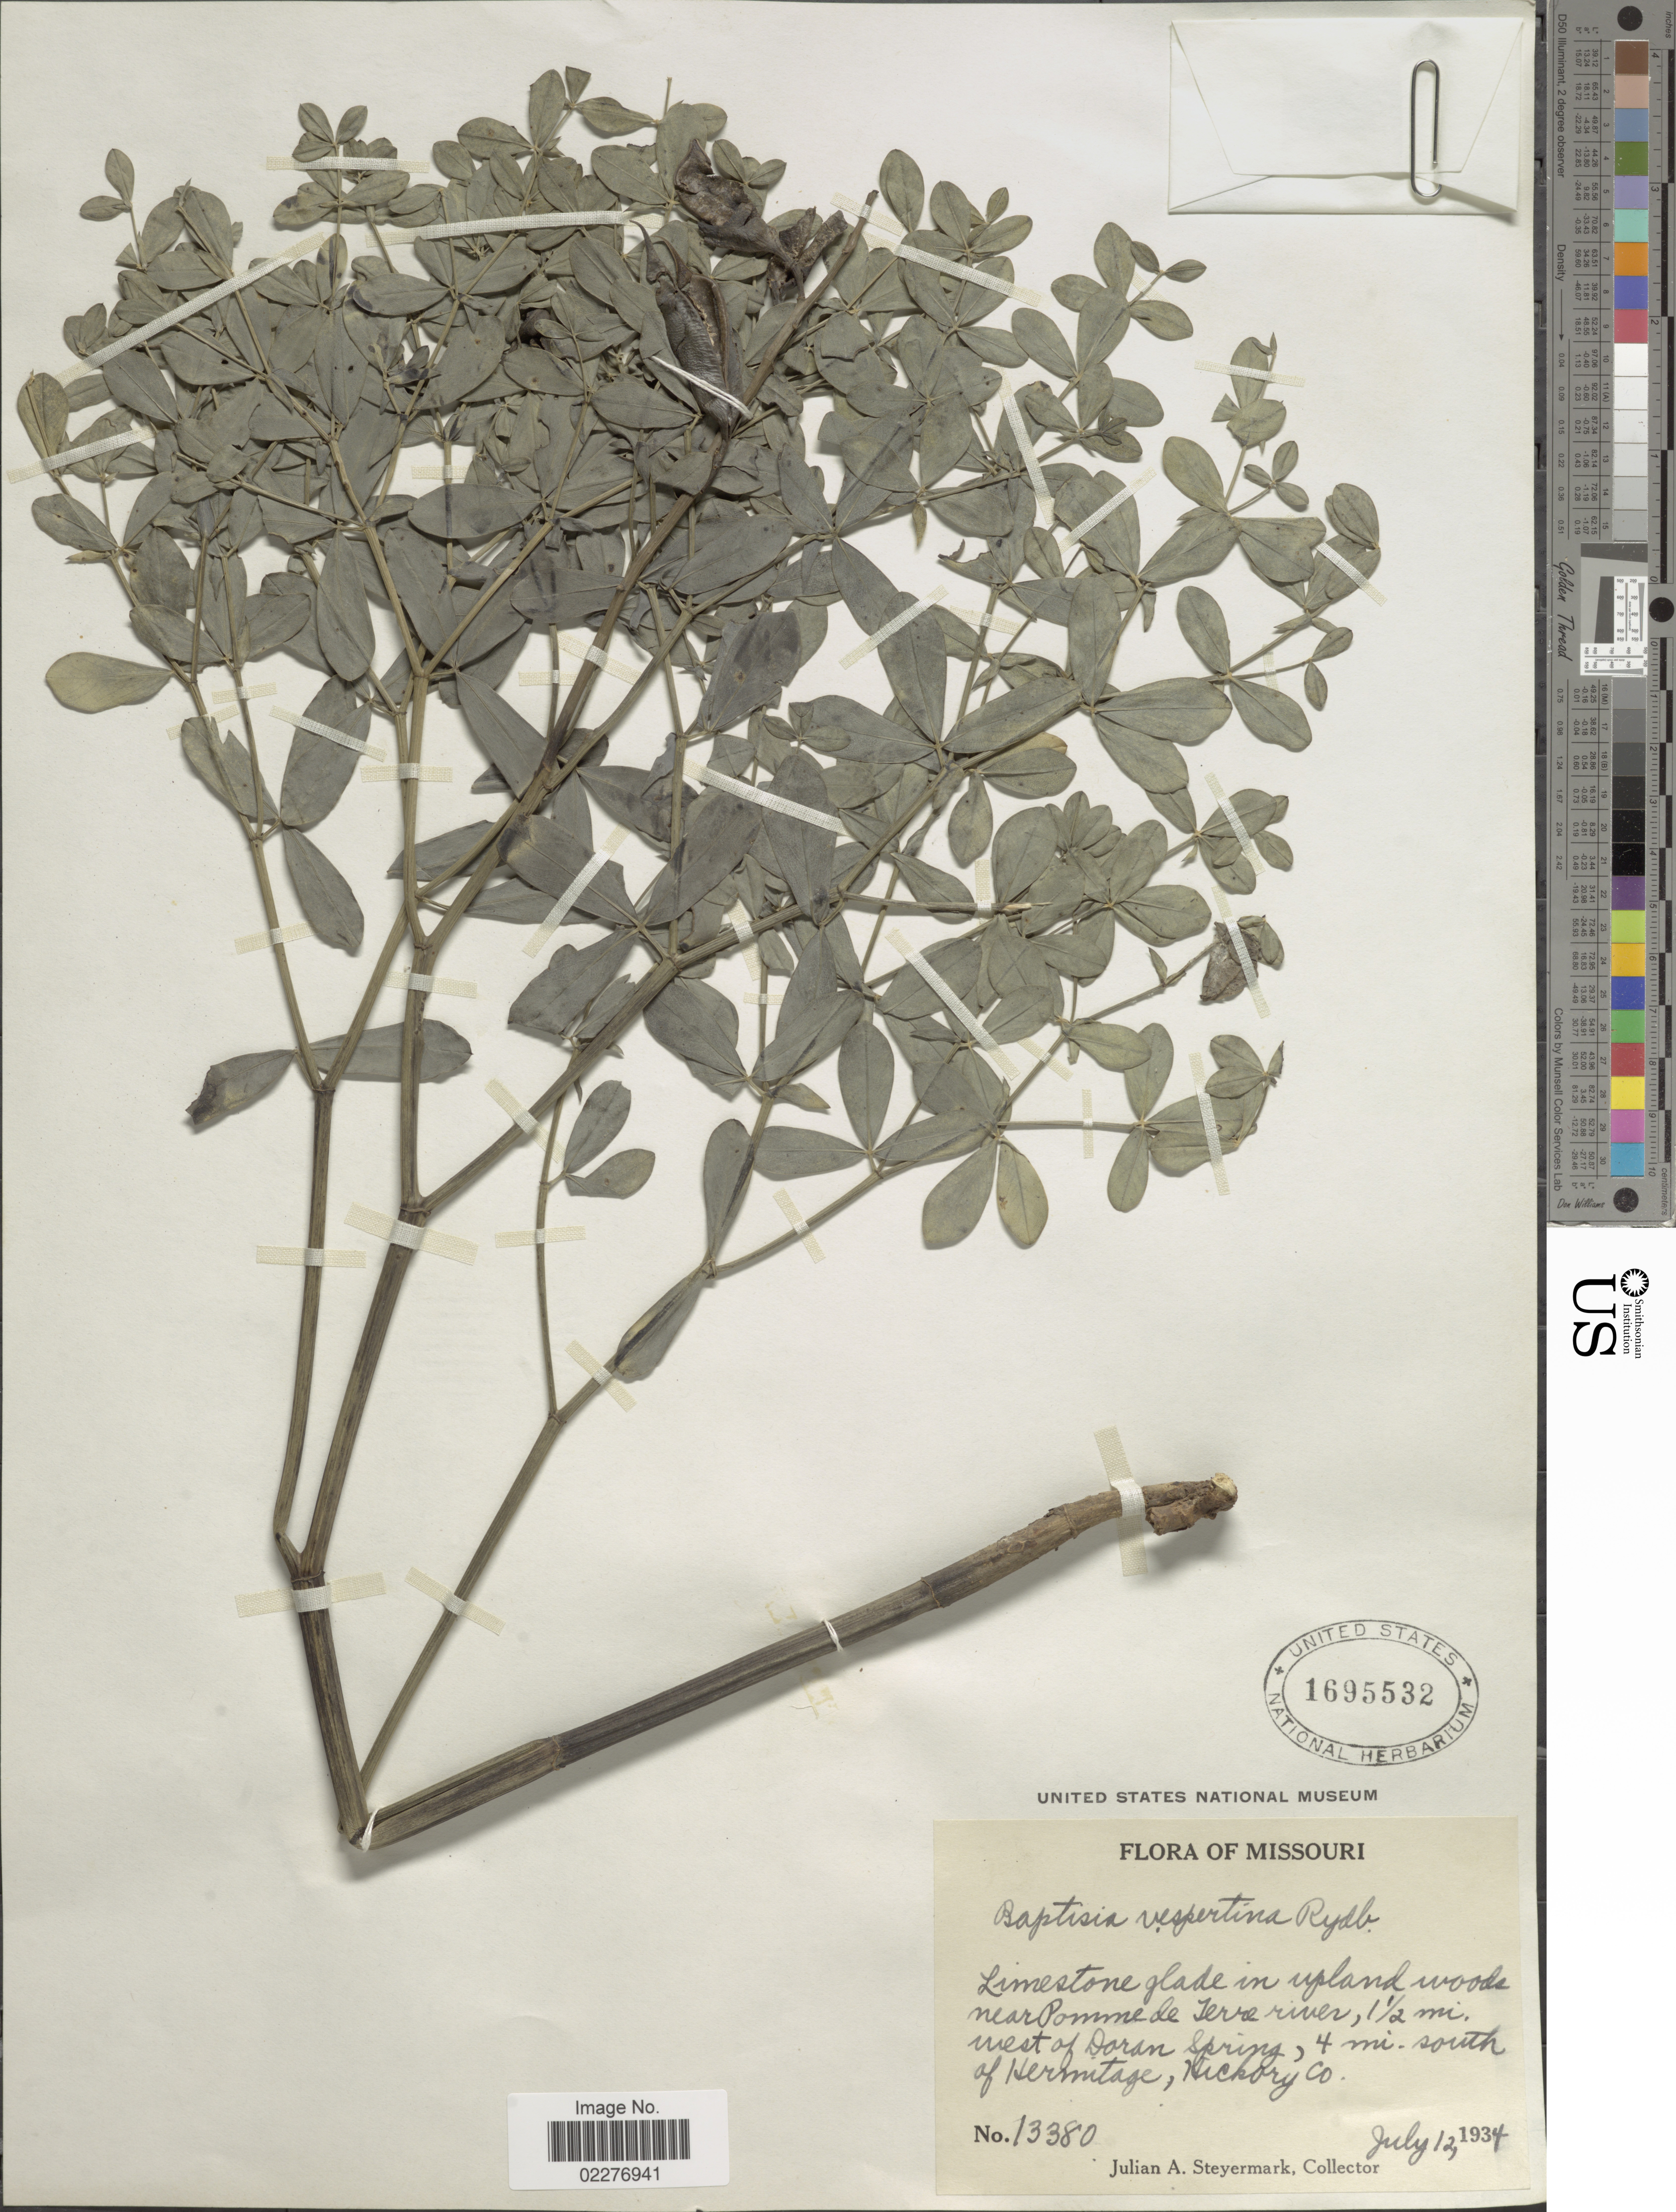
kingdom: Plantae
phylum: Tracheophyta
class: Magnoliopsida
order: Fabales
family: Fabaceae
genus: Baptisia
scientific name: Baptisia minor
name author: Lehm.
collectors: J. Steyermark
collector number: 13380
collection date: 1934-07-12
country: United States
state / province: Missouri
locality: Limestone glade in upland woods near Pomme de Terre, 1½ mi. west of Daram Spring, 4 mi south of Hermitage, Hickory Co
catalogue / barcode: US 1695532